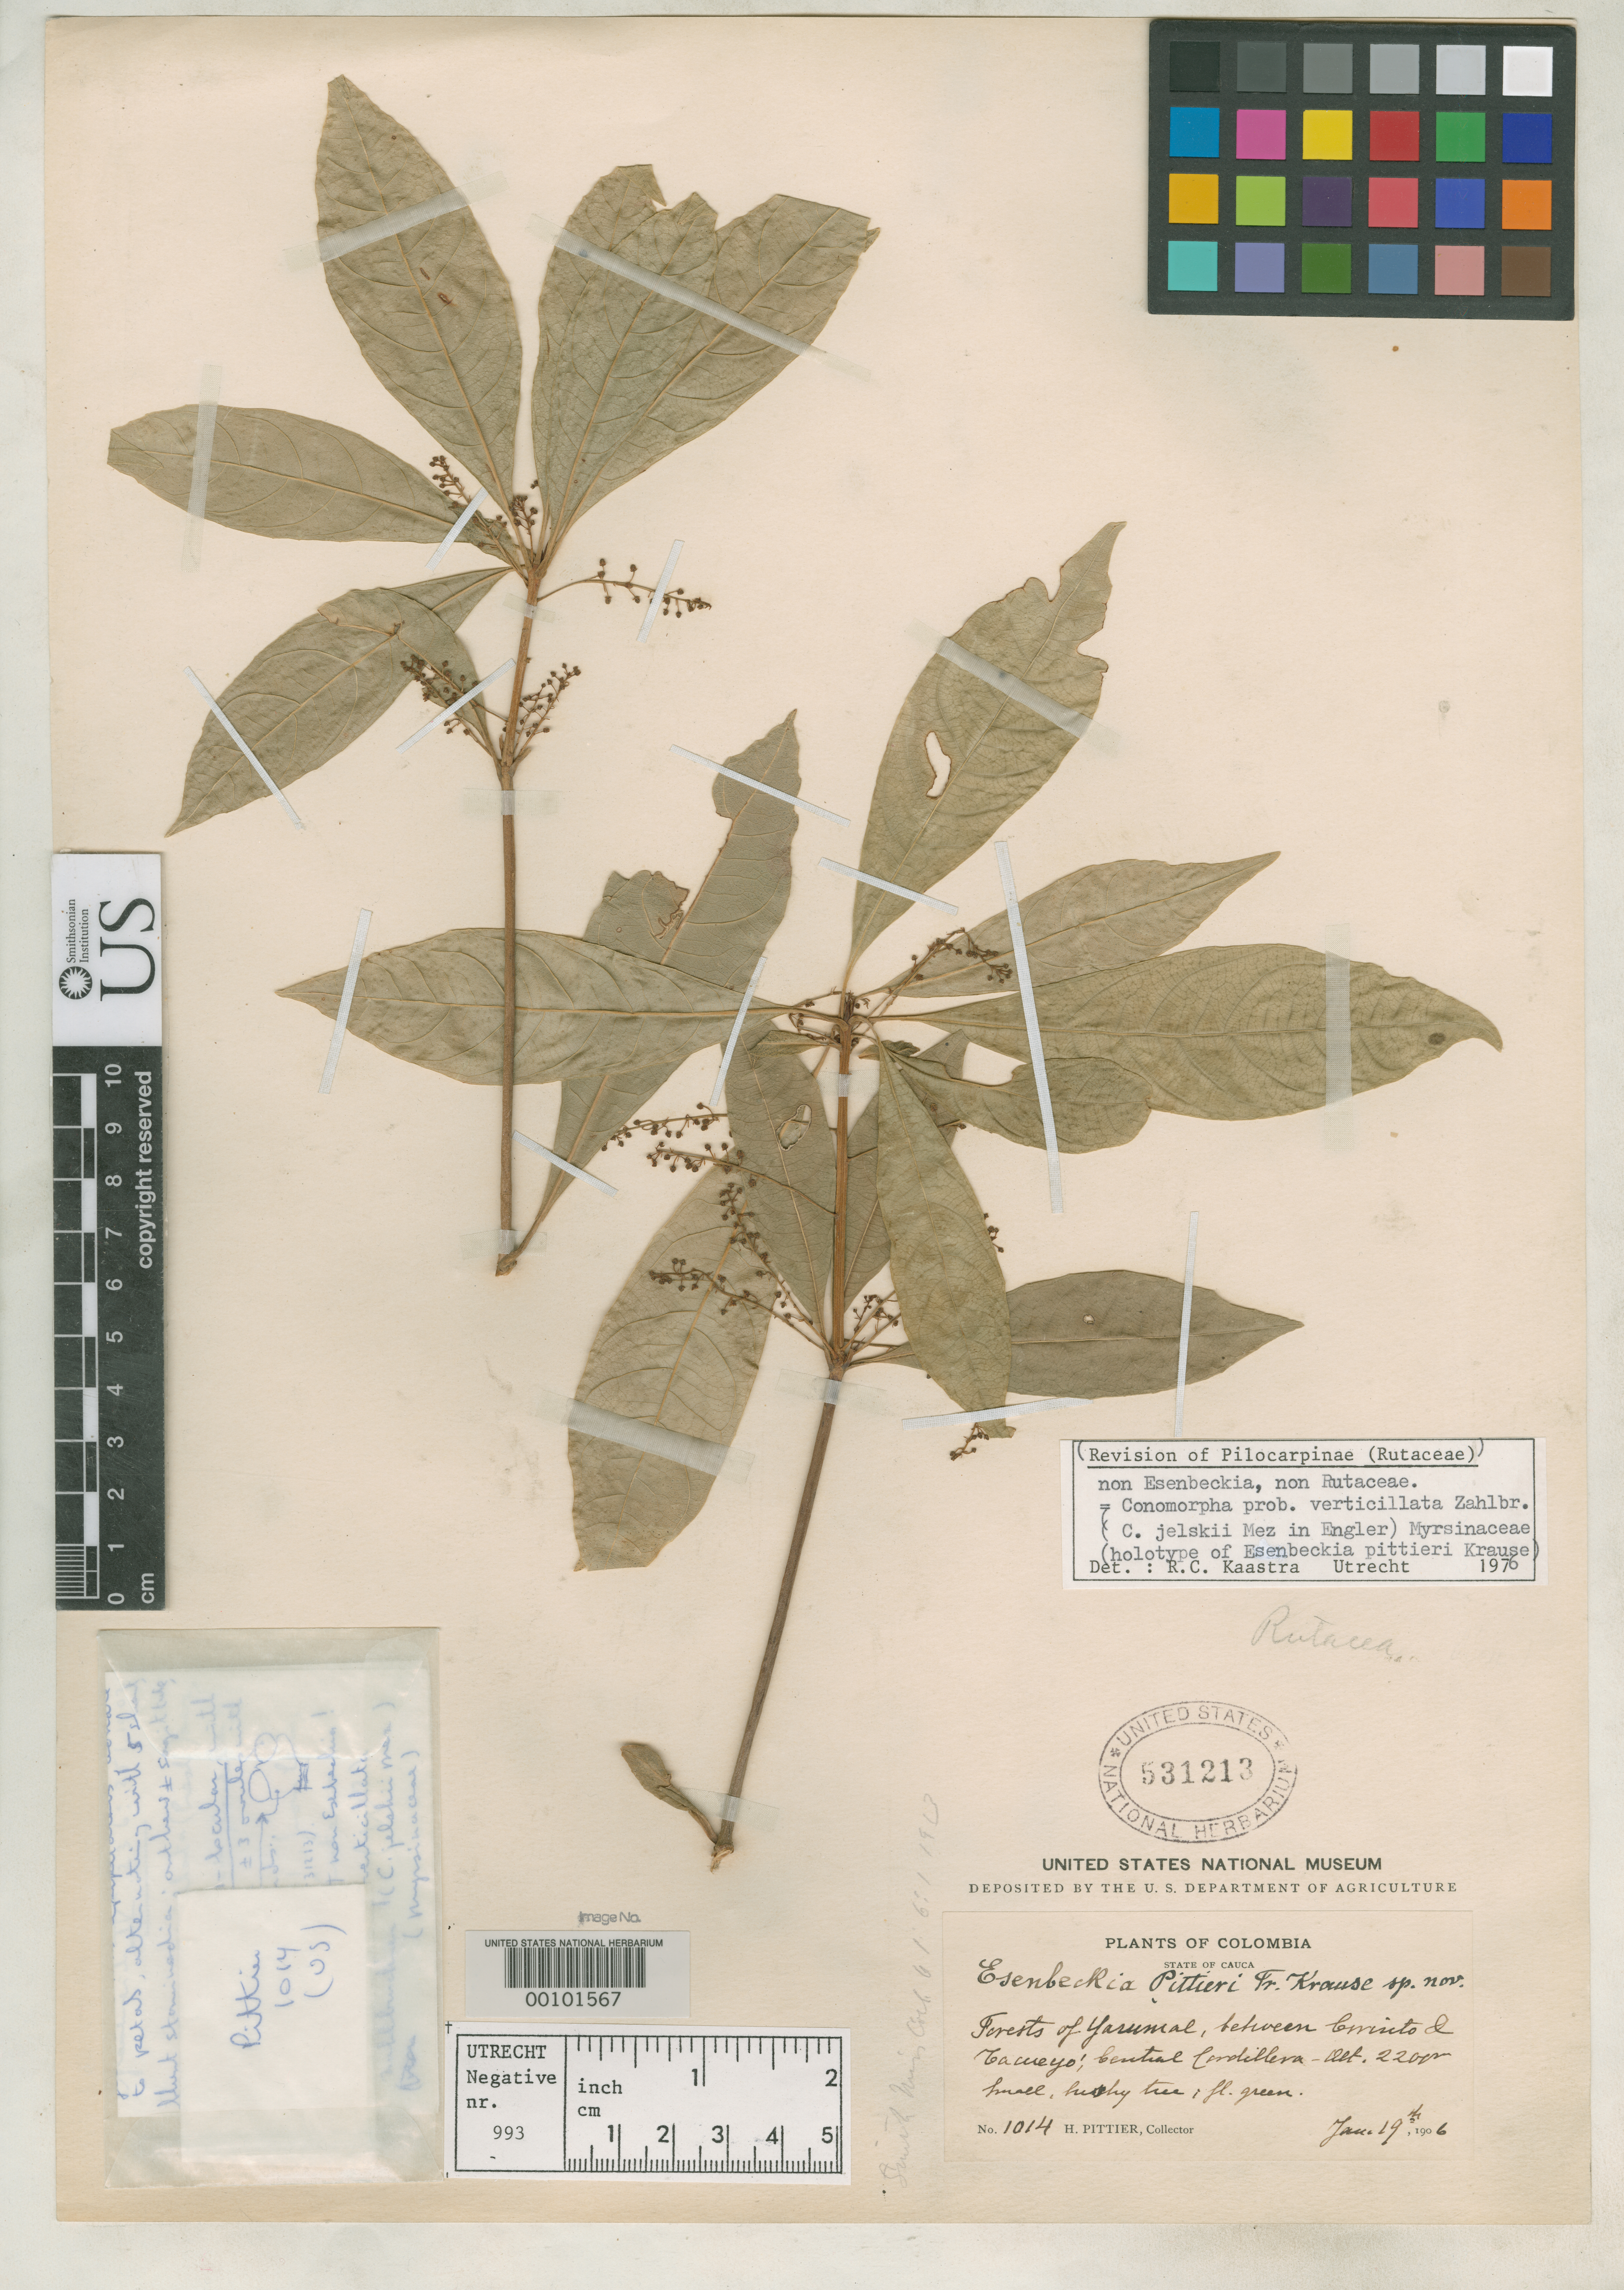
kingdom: Plantae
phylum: Tracheophyta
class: Magnoliopsida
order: Sapindales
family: Rutaceae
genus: Esenbeckia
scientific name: Esenbeckia pittieri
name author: K. Krause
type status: Holotype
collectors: H. F. Pittier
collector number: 1014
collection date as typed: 19 Jan 1906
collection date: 1906-01-19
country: Colombia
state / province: Cauca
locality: Between Corinto and Tacueyo, forests of el Yarumal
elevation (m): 2200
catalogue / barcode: US 531213